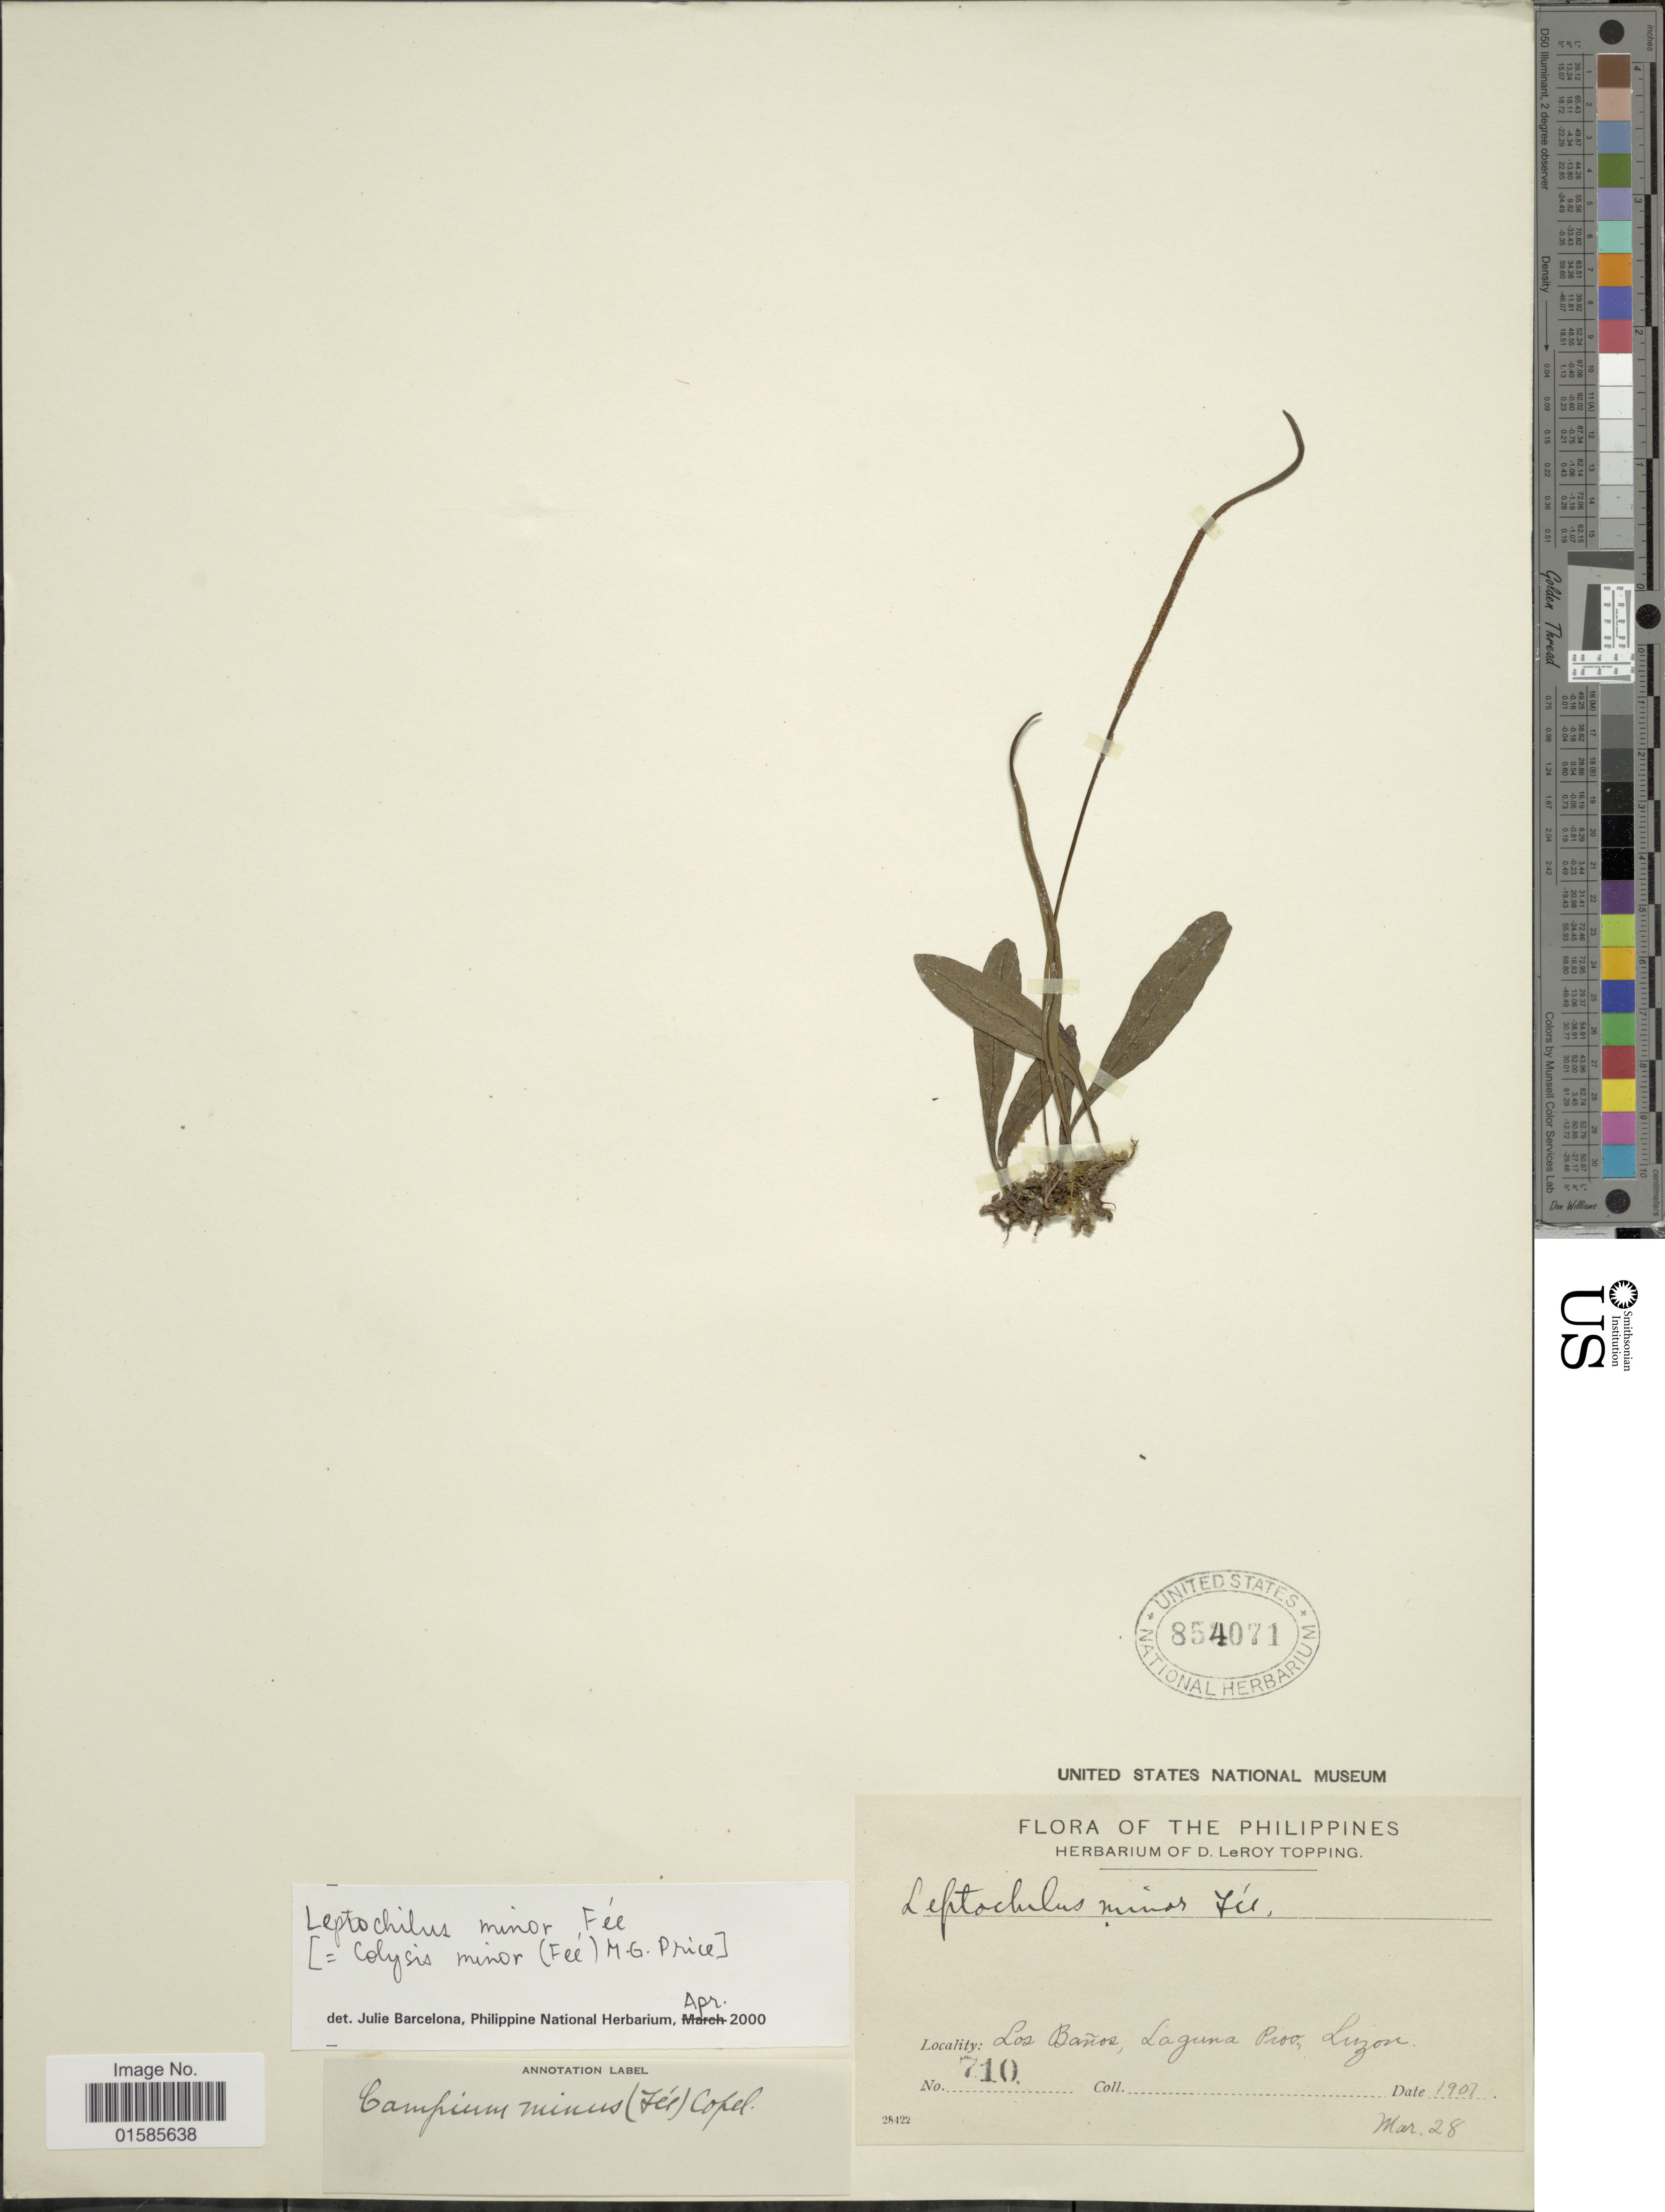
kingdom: Plantae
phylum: Tracheophyta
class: Polypodiopsida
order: Polypodiales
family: Polypodiaceae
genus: Leptochilus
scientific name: Leptochilus minor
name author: Fée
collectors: ex herb. D. LeRoy Topping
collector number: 710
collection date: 1907-03-28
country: Philippines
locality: Los Baños, laguna Prov, Luzon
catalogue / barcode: US 854071